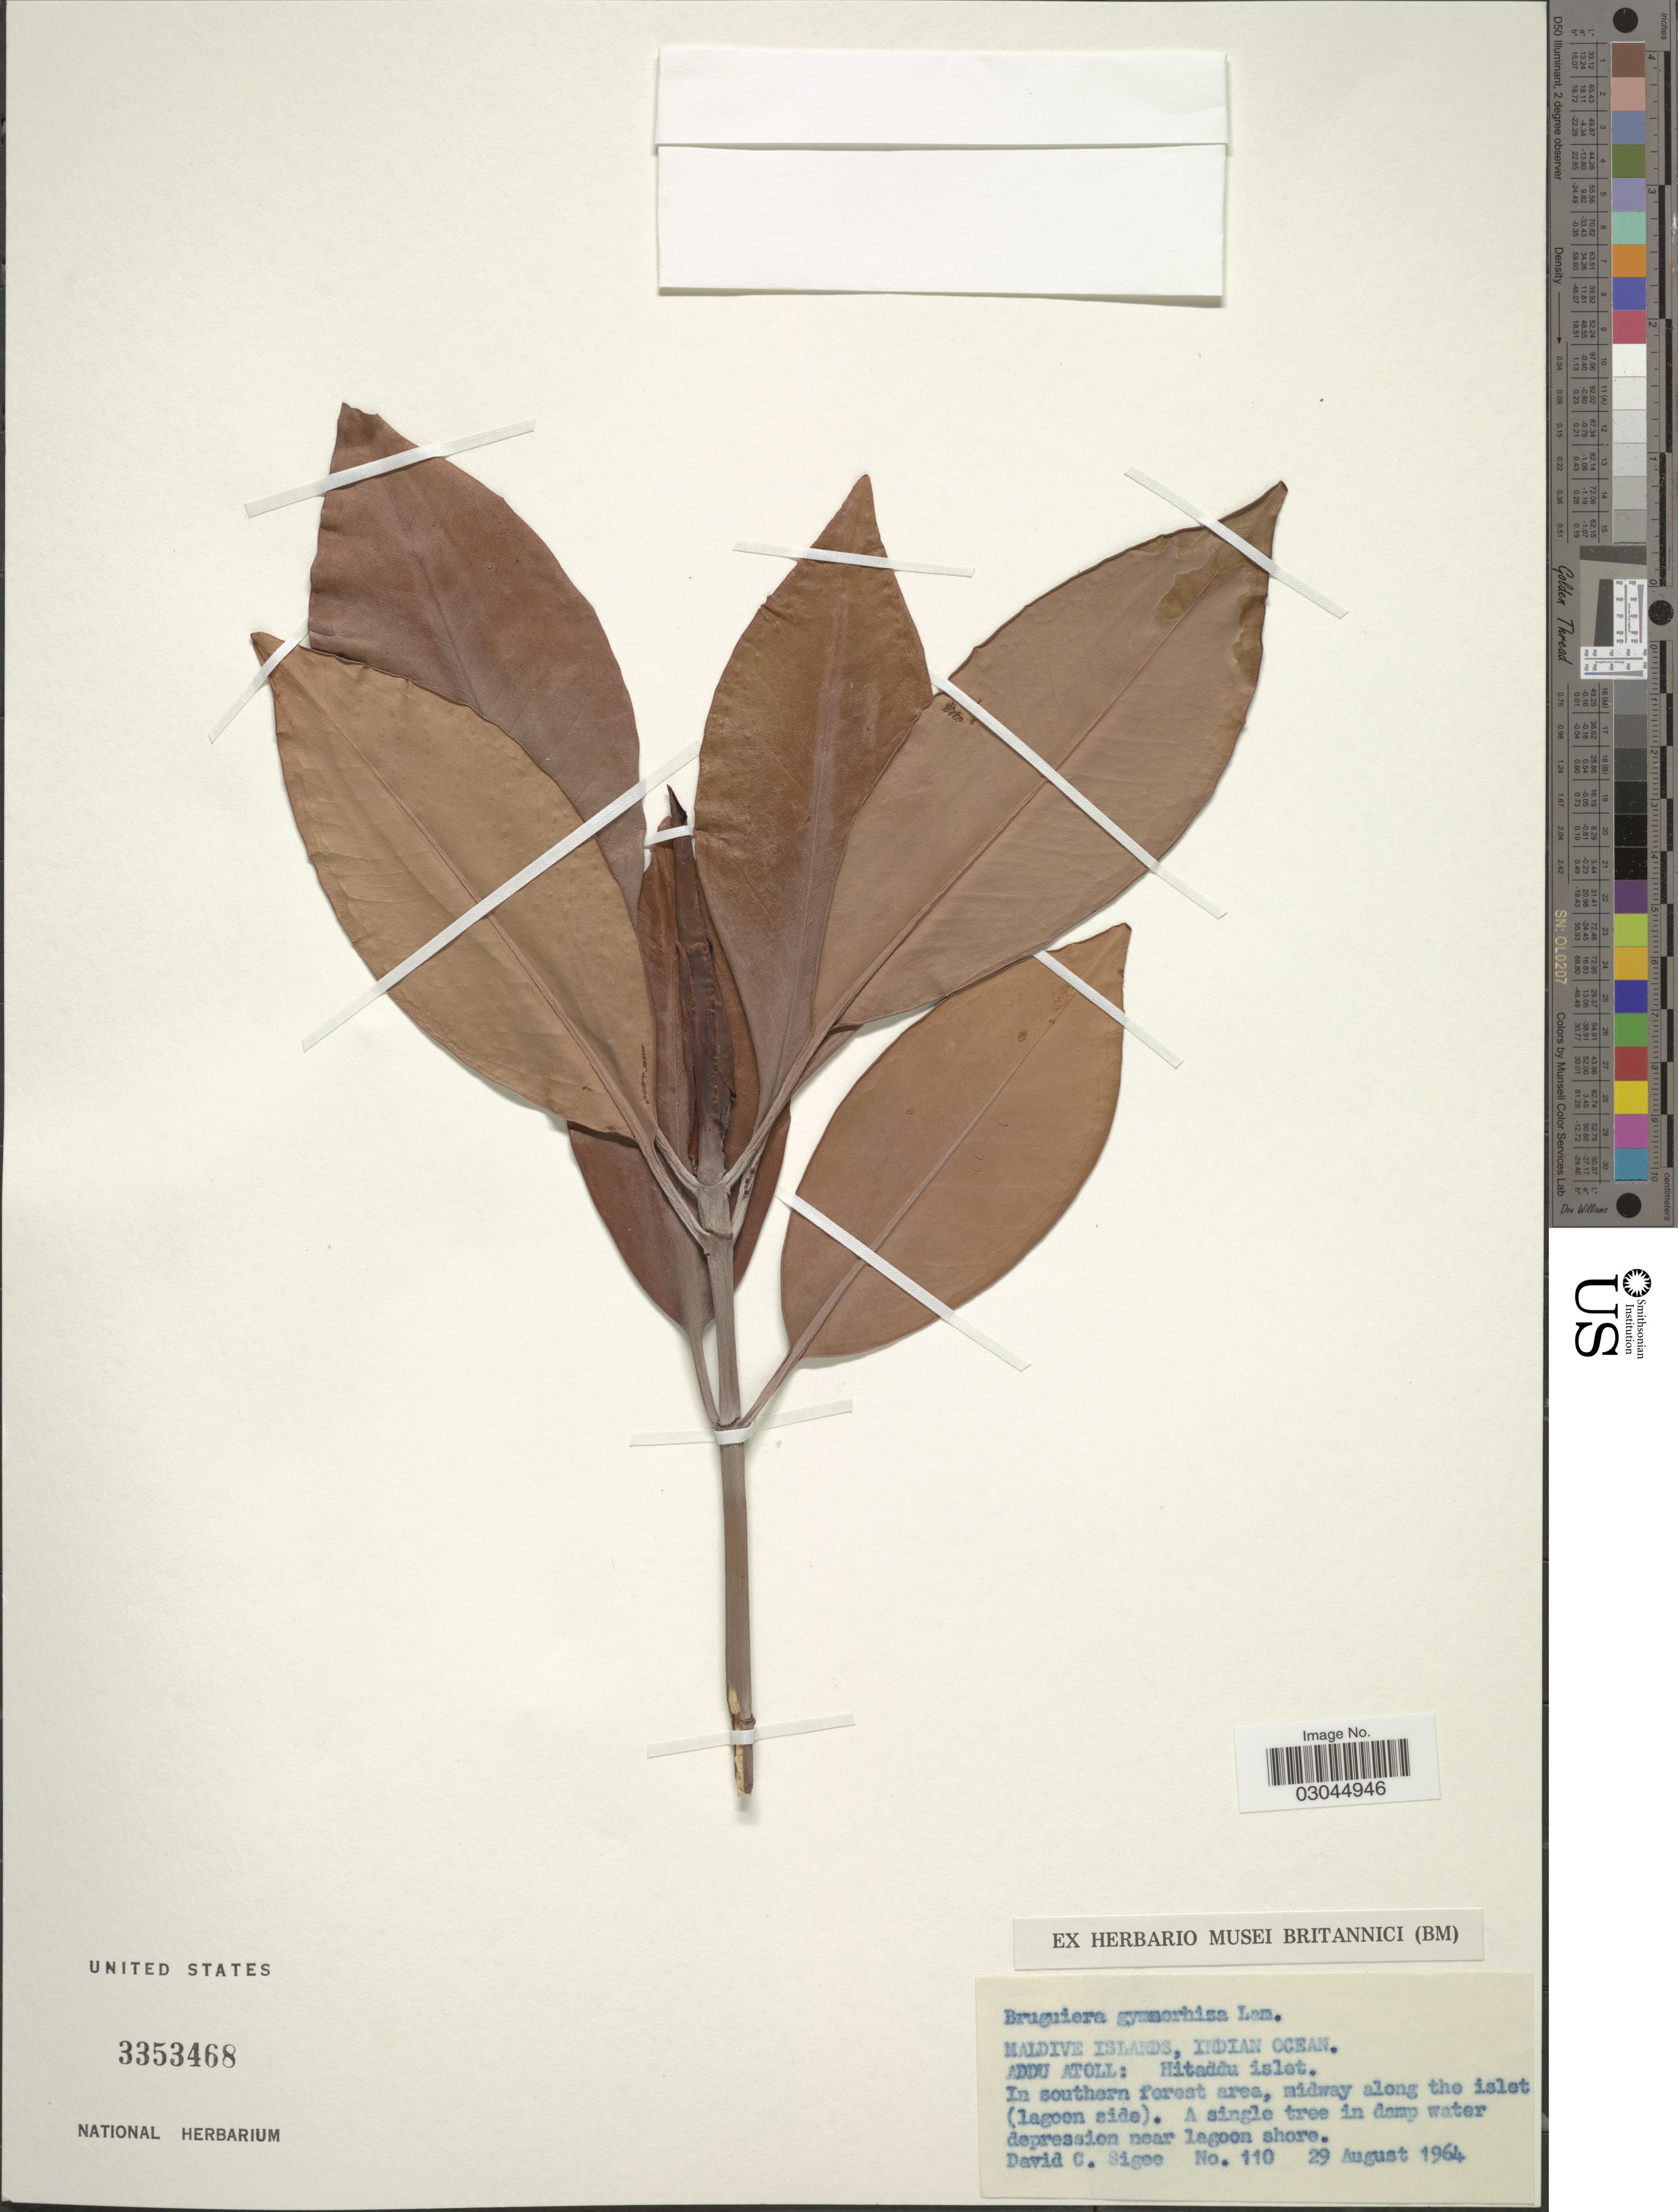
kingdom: Plantae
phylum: Tracheophyta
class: Magnoliopsida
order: Malpighiales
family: Rhizophoraceae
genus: Bruguiera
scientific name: Bruguiera gymnorhiza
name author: (L.) Savigny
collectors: D. C. Sigee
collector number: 110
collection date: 1964-08-29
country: Maldive Islands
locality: Indian Ocean, Addu Atoll: Hitaddu islet, In southern forest area, midway along the islet (lagoon side).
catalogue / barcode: US 3353468